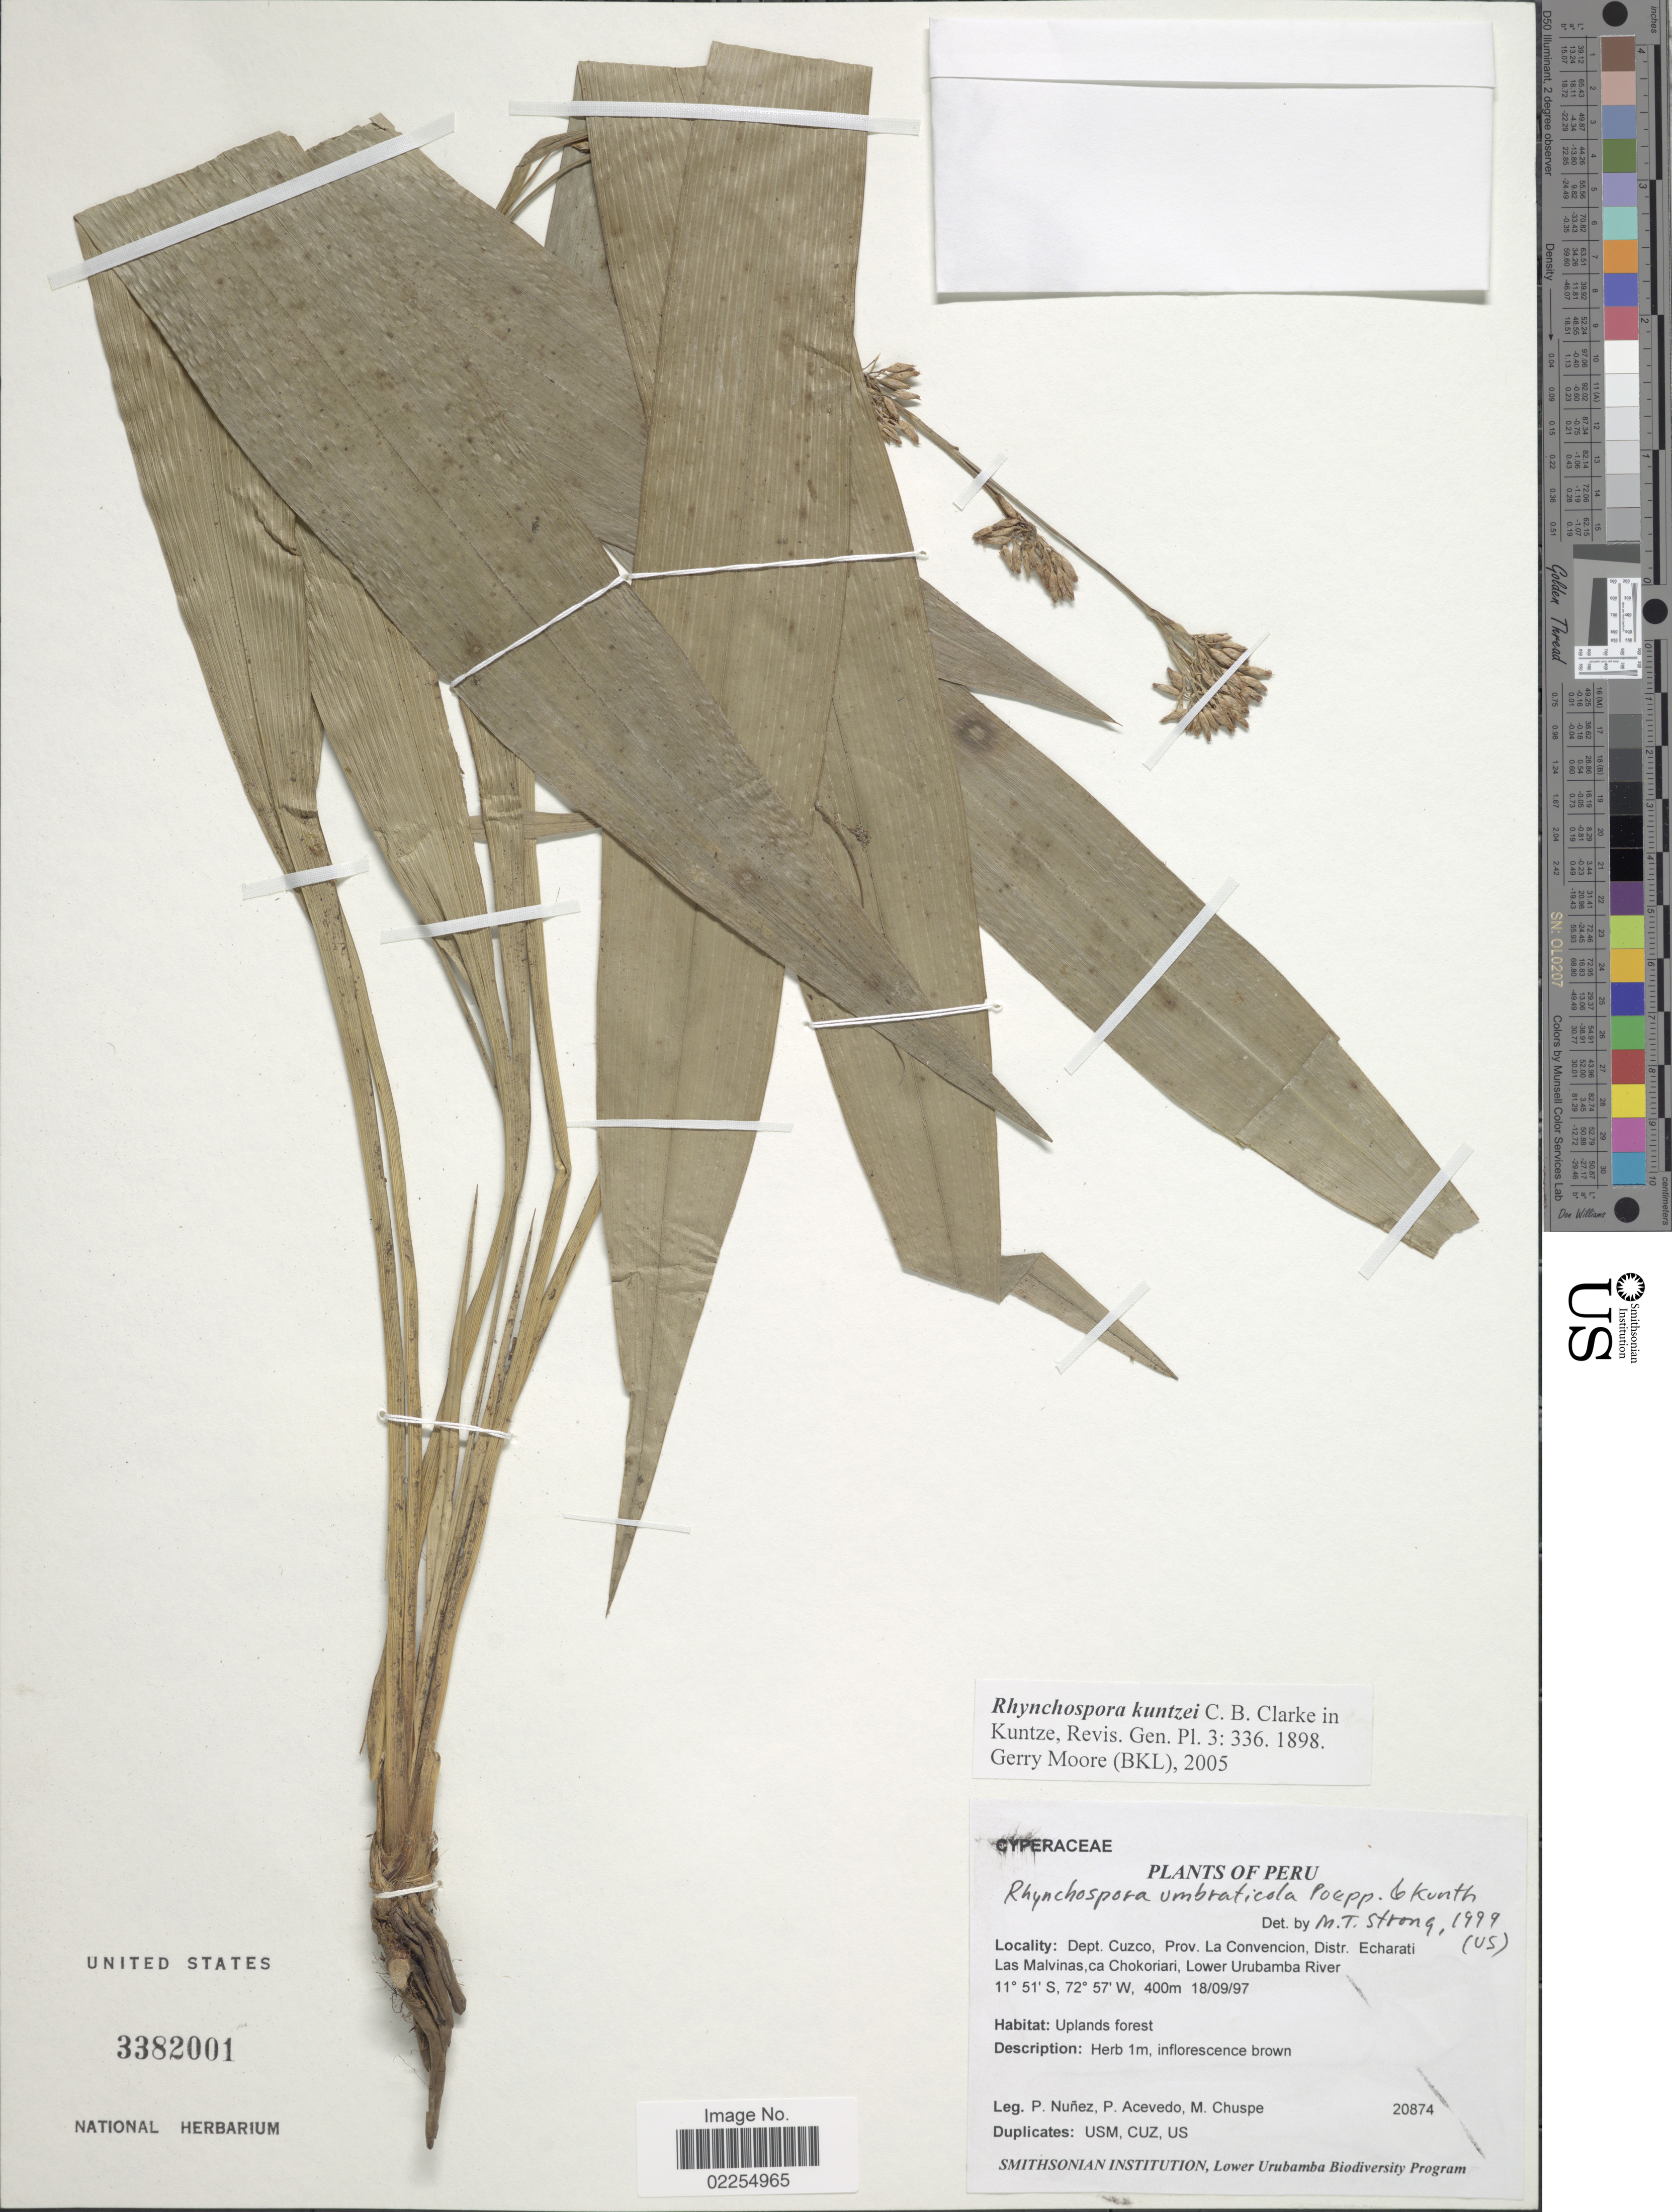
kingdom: Plantae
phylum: Tracheophyta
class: Liliopsida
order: Poales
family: Cyperaceae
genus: Rhynchospora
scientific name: Rhynchospora kuntzei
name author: C.B. Clarke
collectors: P. Nuñez V., P. Acevedo-Rodr. & M. Chuspe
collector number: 20874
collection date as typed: Transcribed d/m/y: 18/9/97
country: Peru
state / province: Cusco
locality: Dept. Cuzco, La Convencion, Distr. Echarati Las Malvinas, ca Chokoriari, Lower Urubamba River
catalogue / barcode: US 3382001